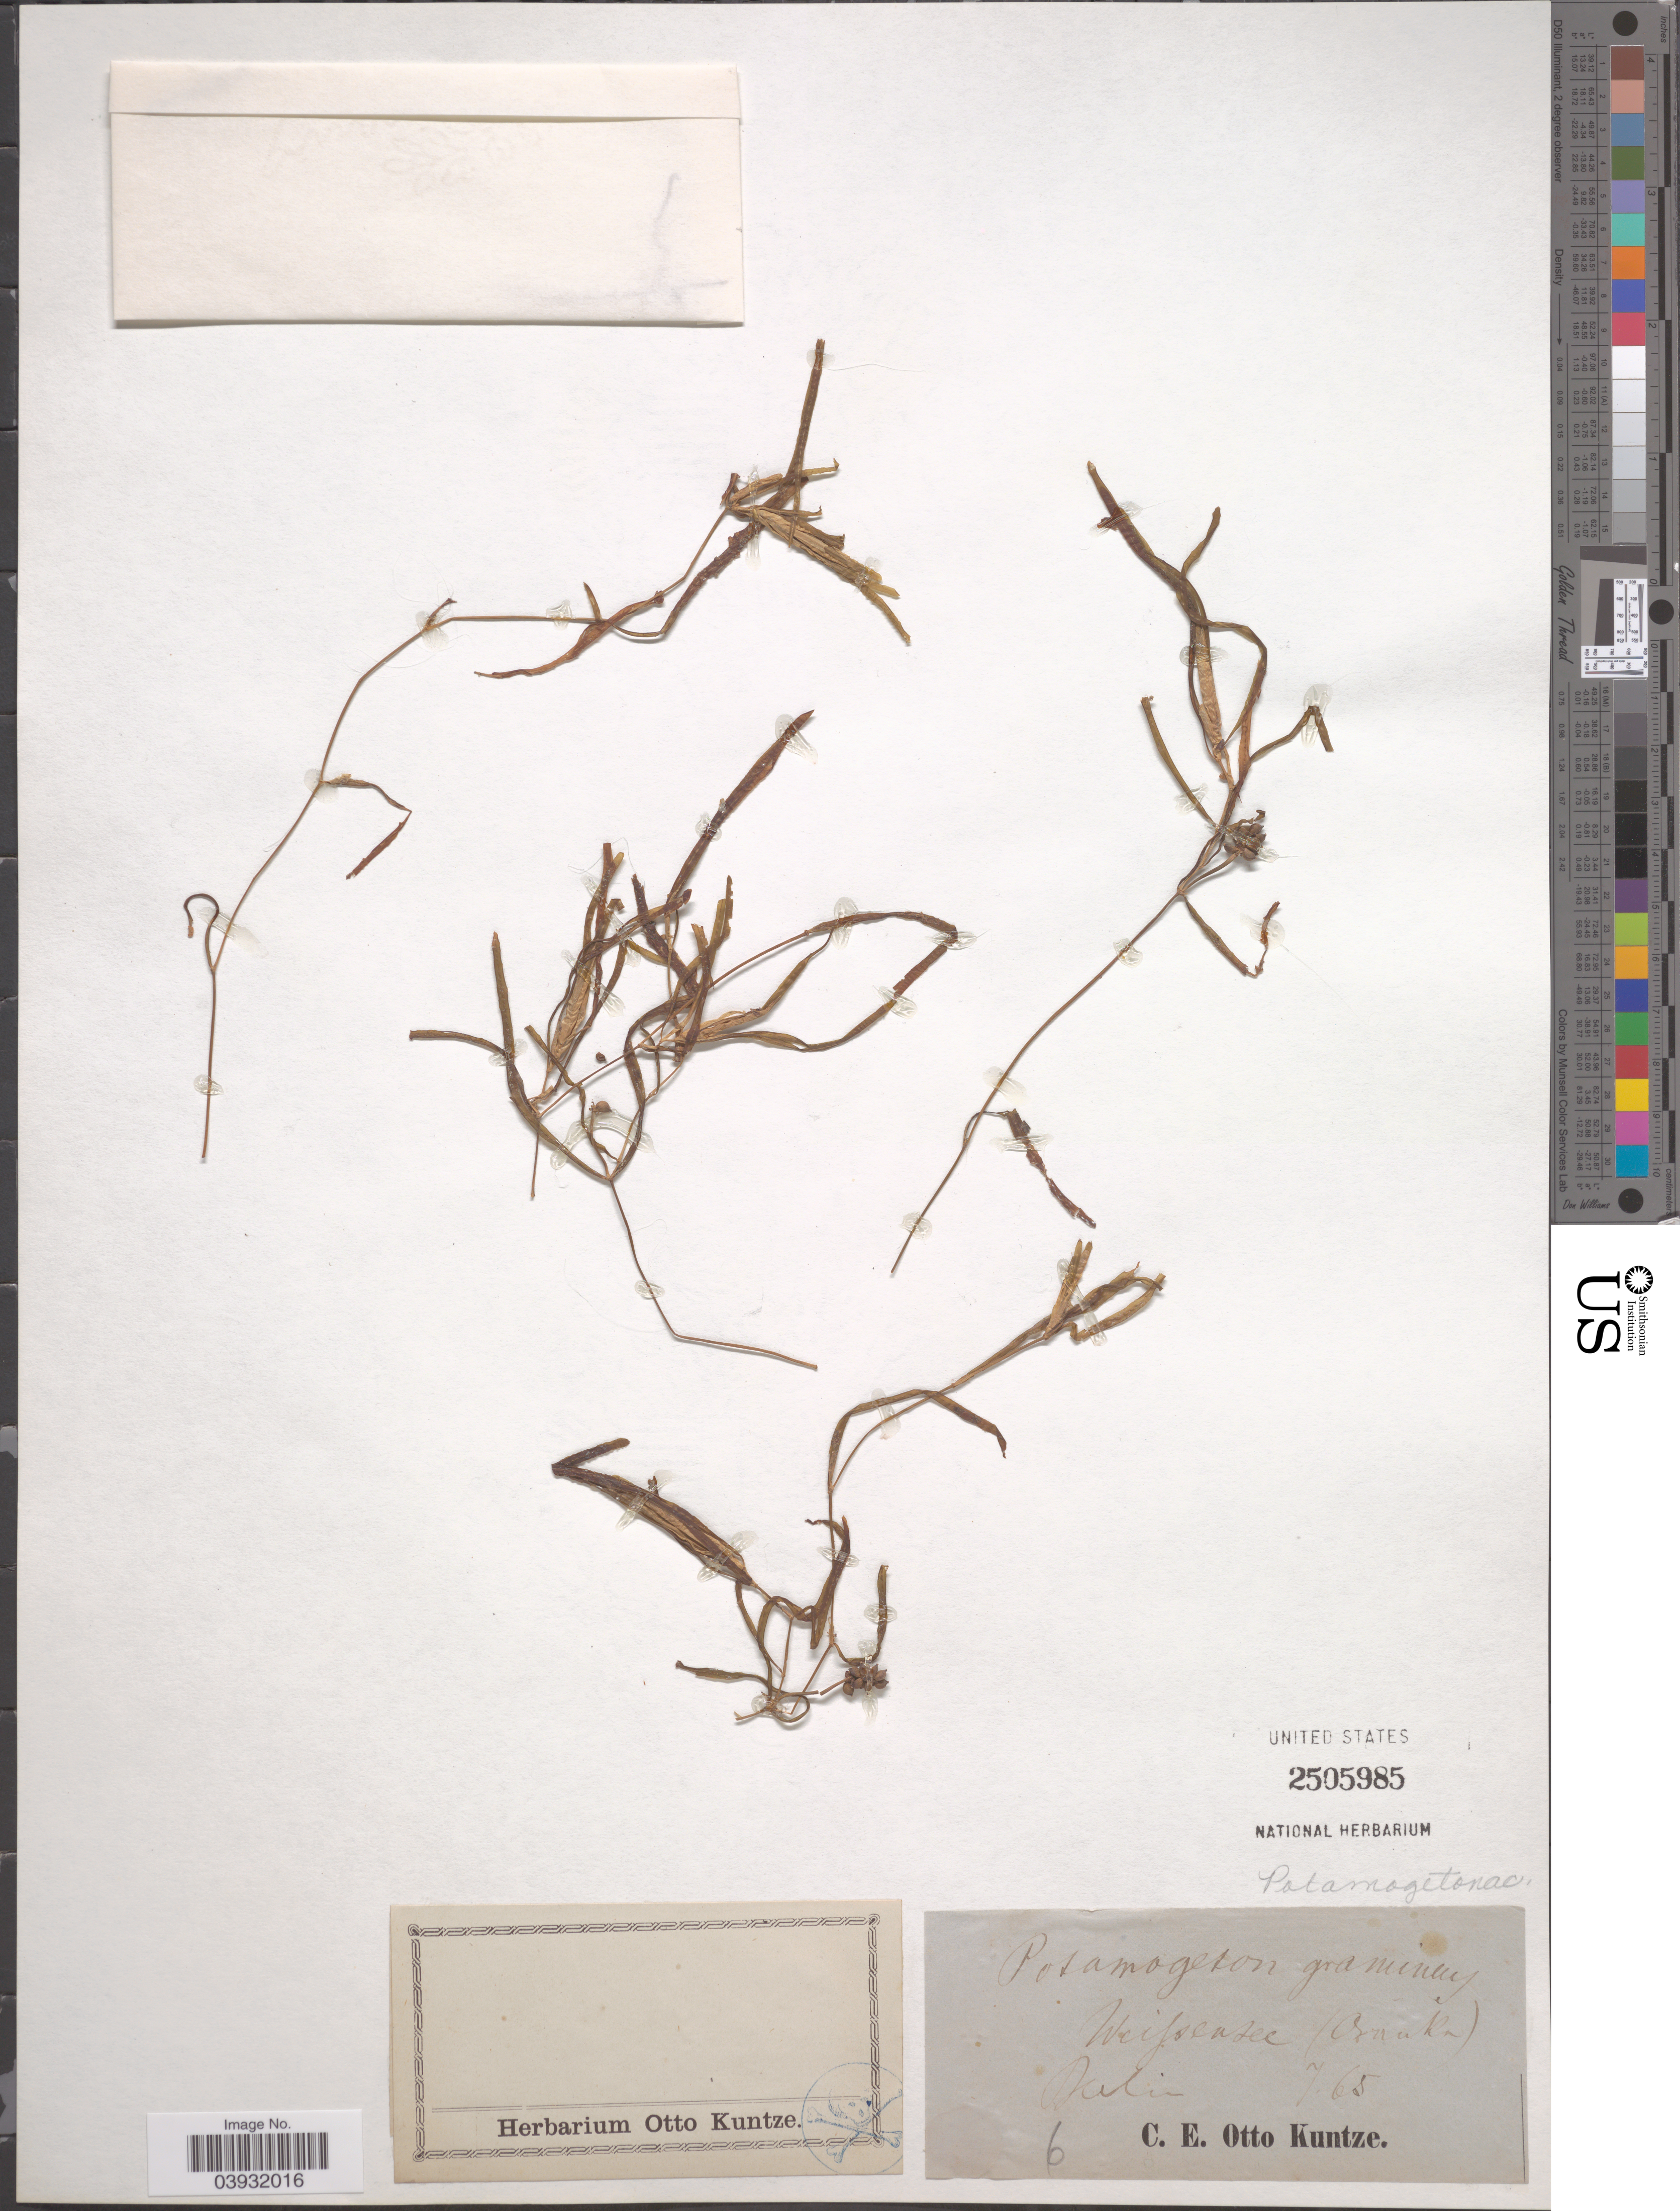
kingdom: Plantae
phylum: Tracheophyta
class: Liliopsida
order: Alismatales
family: Potamogetonaceae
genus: Potamogeton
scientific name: Potamogeton gramineus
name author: L.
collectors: C.E.O. Kuntze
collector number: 6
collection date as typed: Transcribed d/m/y: /7/65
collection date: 1865-07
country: Germany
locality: Weissensee (Ornaka). Dalin. [interpreted]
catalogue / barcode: US 2505985